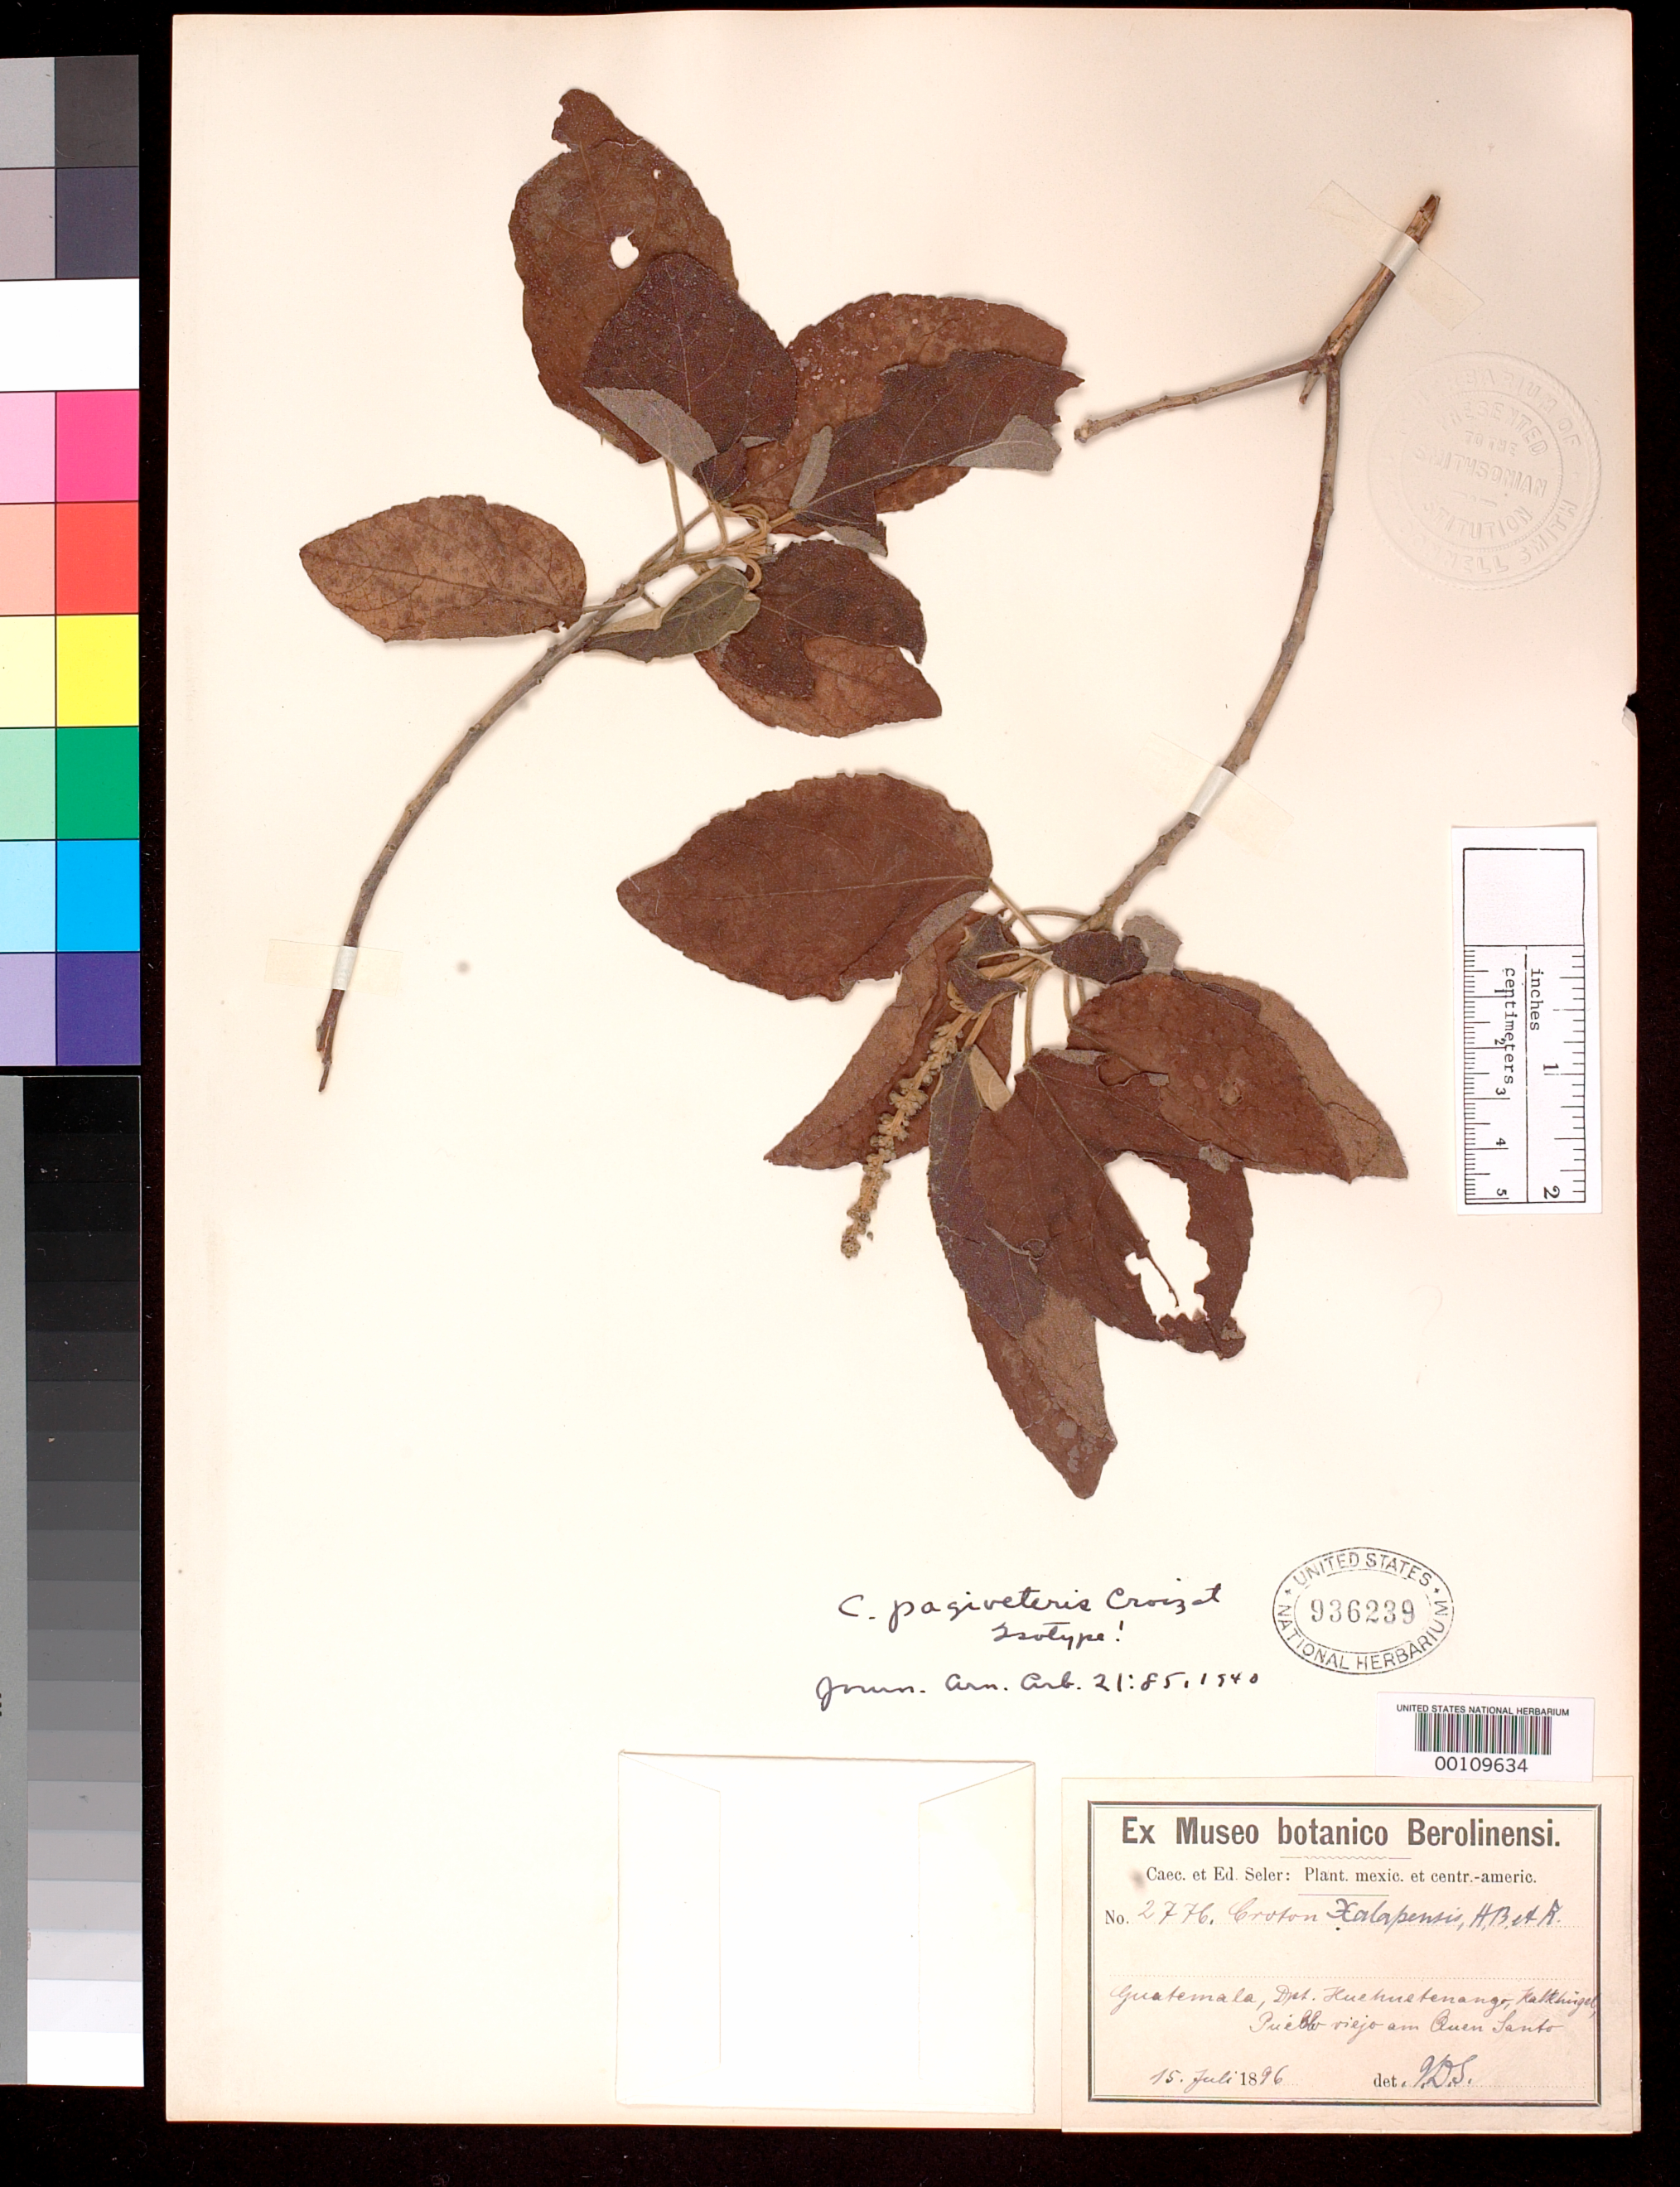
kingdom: Plantae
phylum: Tracheophyta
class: Magnoliopsida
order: Malpighiales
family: Euphorbiaceae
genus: Croton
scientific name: Croton pagi-veteris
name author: Croizat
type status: Isotype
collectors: C. Seler & E. Seler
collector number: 2776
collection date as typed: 15 Jul 1896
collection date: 1896-07-15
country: Guatemala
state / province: Huehuetenango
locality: Pueblo Viejo.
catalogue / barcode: US 936239